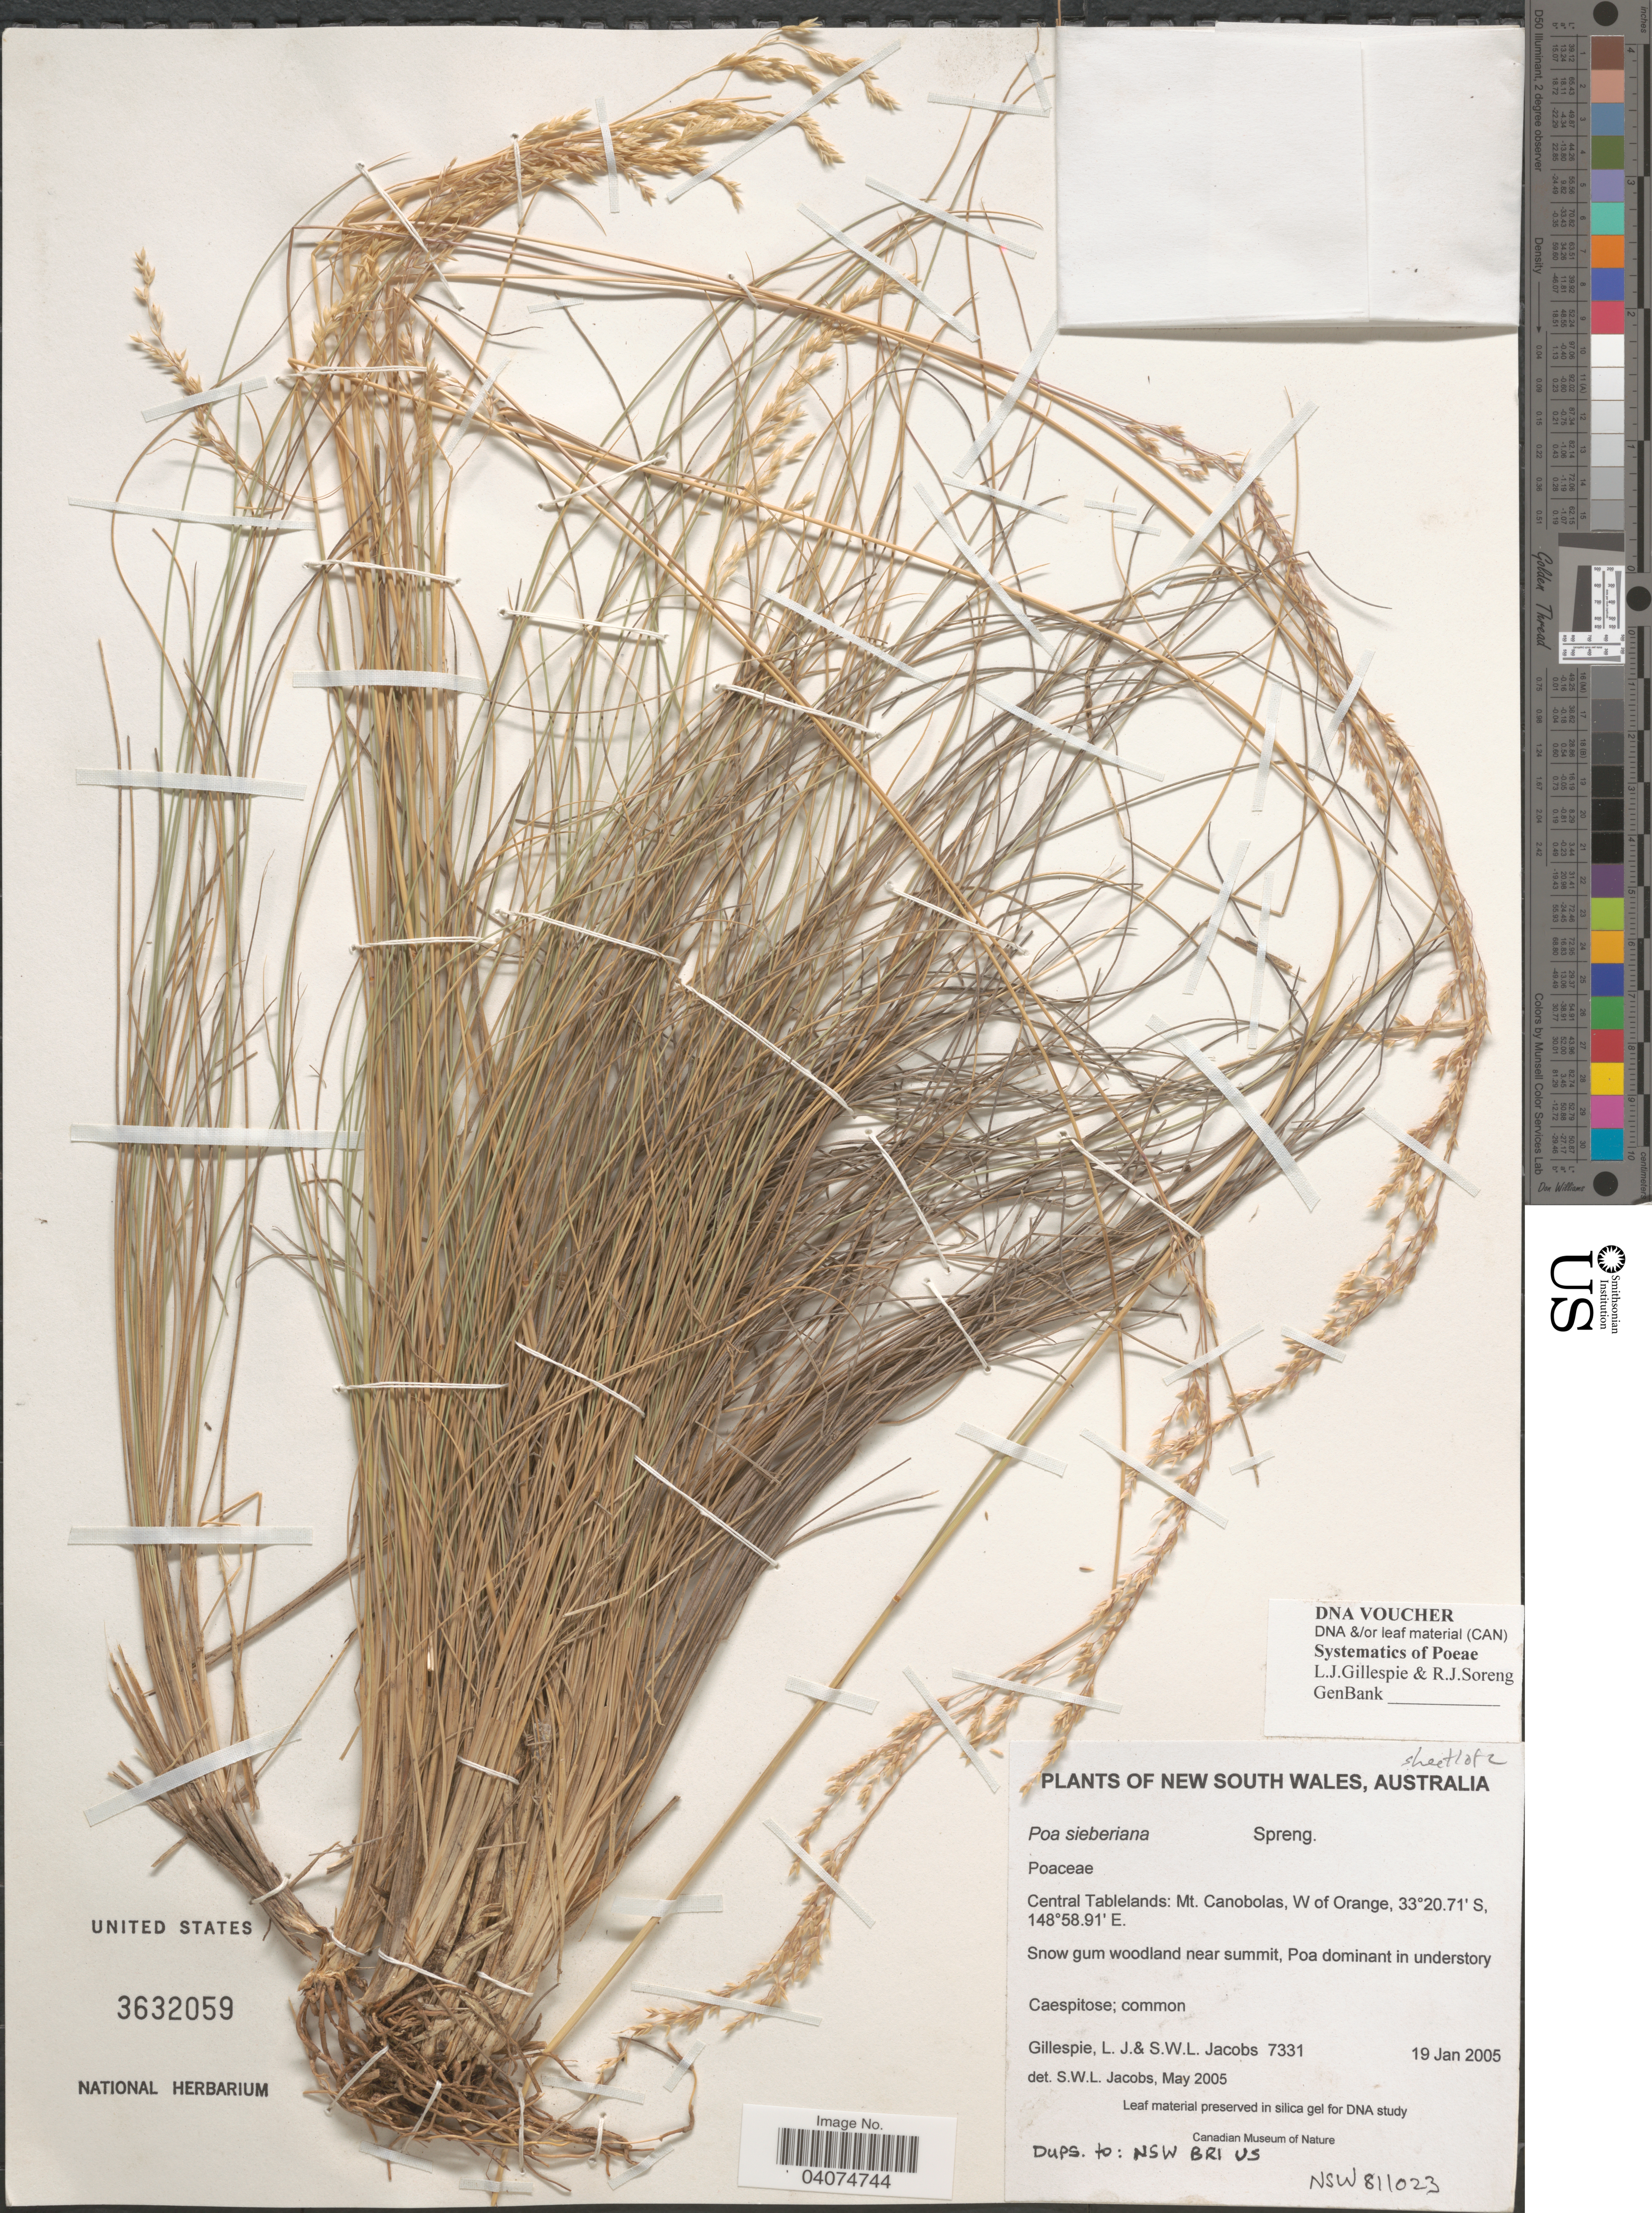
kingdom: Plantae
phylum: Tracheophyta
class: Liliopsida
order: Poales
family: Poaceae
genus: Poa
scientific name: Poa sieberiana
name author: Spreng.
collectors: L. Gillespie & S. W. L. Jacobs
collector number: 7331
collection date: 2005-01-19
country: Australia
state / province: New South Wales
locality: Central Tablelands: Mt. Canobolas, W of Orange. Snow gum woodland near summit.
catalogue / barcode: US 3632059